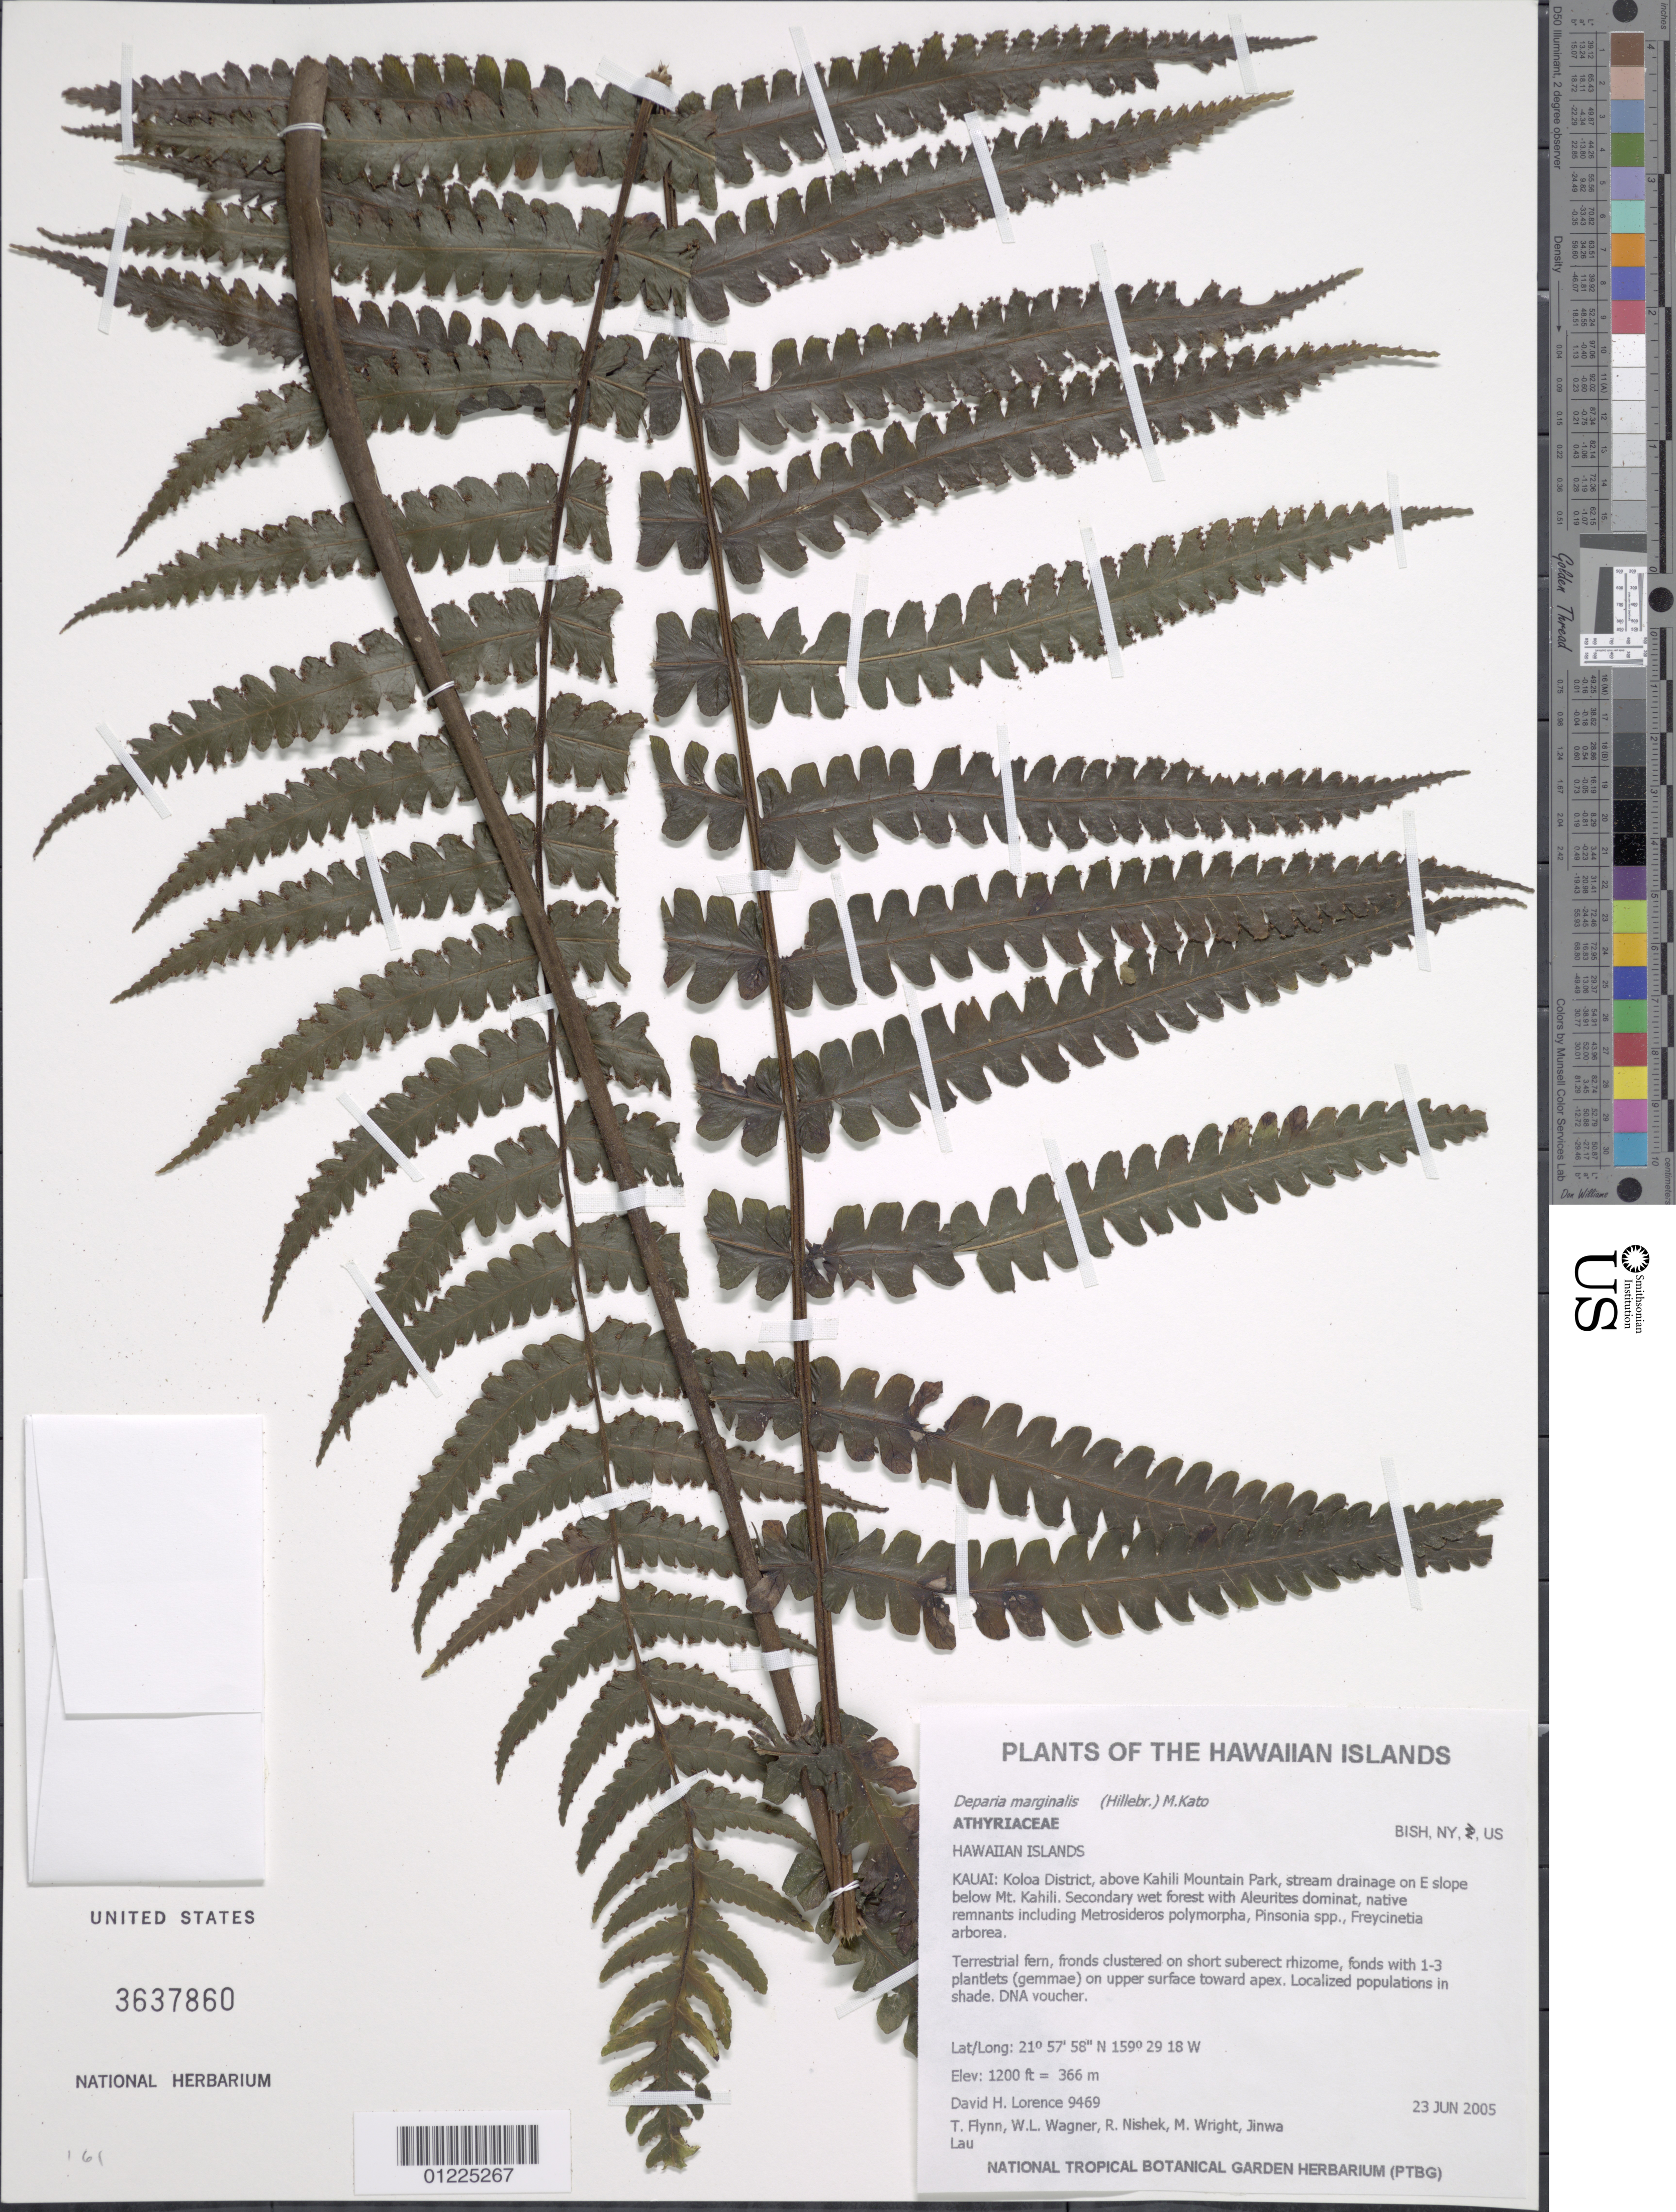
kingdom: Plantae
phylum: Tracheophyta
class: Polypodiopsida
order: Polypodiales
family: Athyriaceae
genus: Deparia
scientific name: Deparia marginalis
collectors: D. Lorence, T. Flynn, W. L. Wagner, R. Nishek, M. Wright & J. Lau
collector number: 9469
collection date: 2005-06-23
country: United States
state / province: Hawaii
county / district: Kauai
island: Kaua'i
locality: Koloa District, stream drainage above Kahili Mountain Park on E slopes below Mt. Kahili.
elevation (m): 366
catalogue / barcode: US 3637860